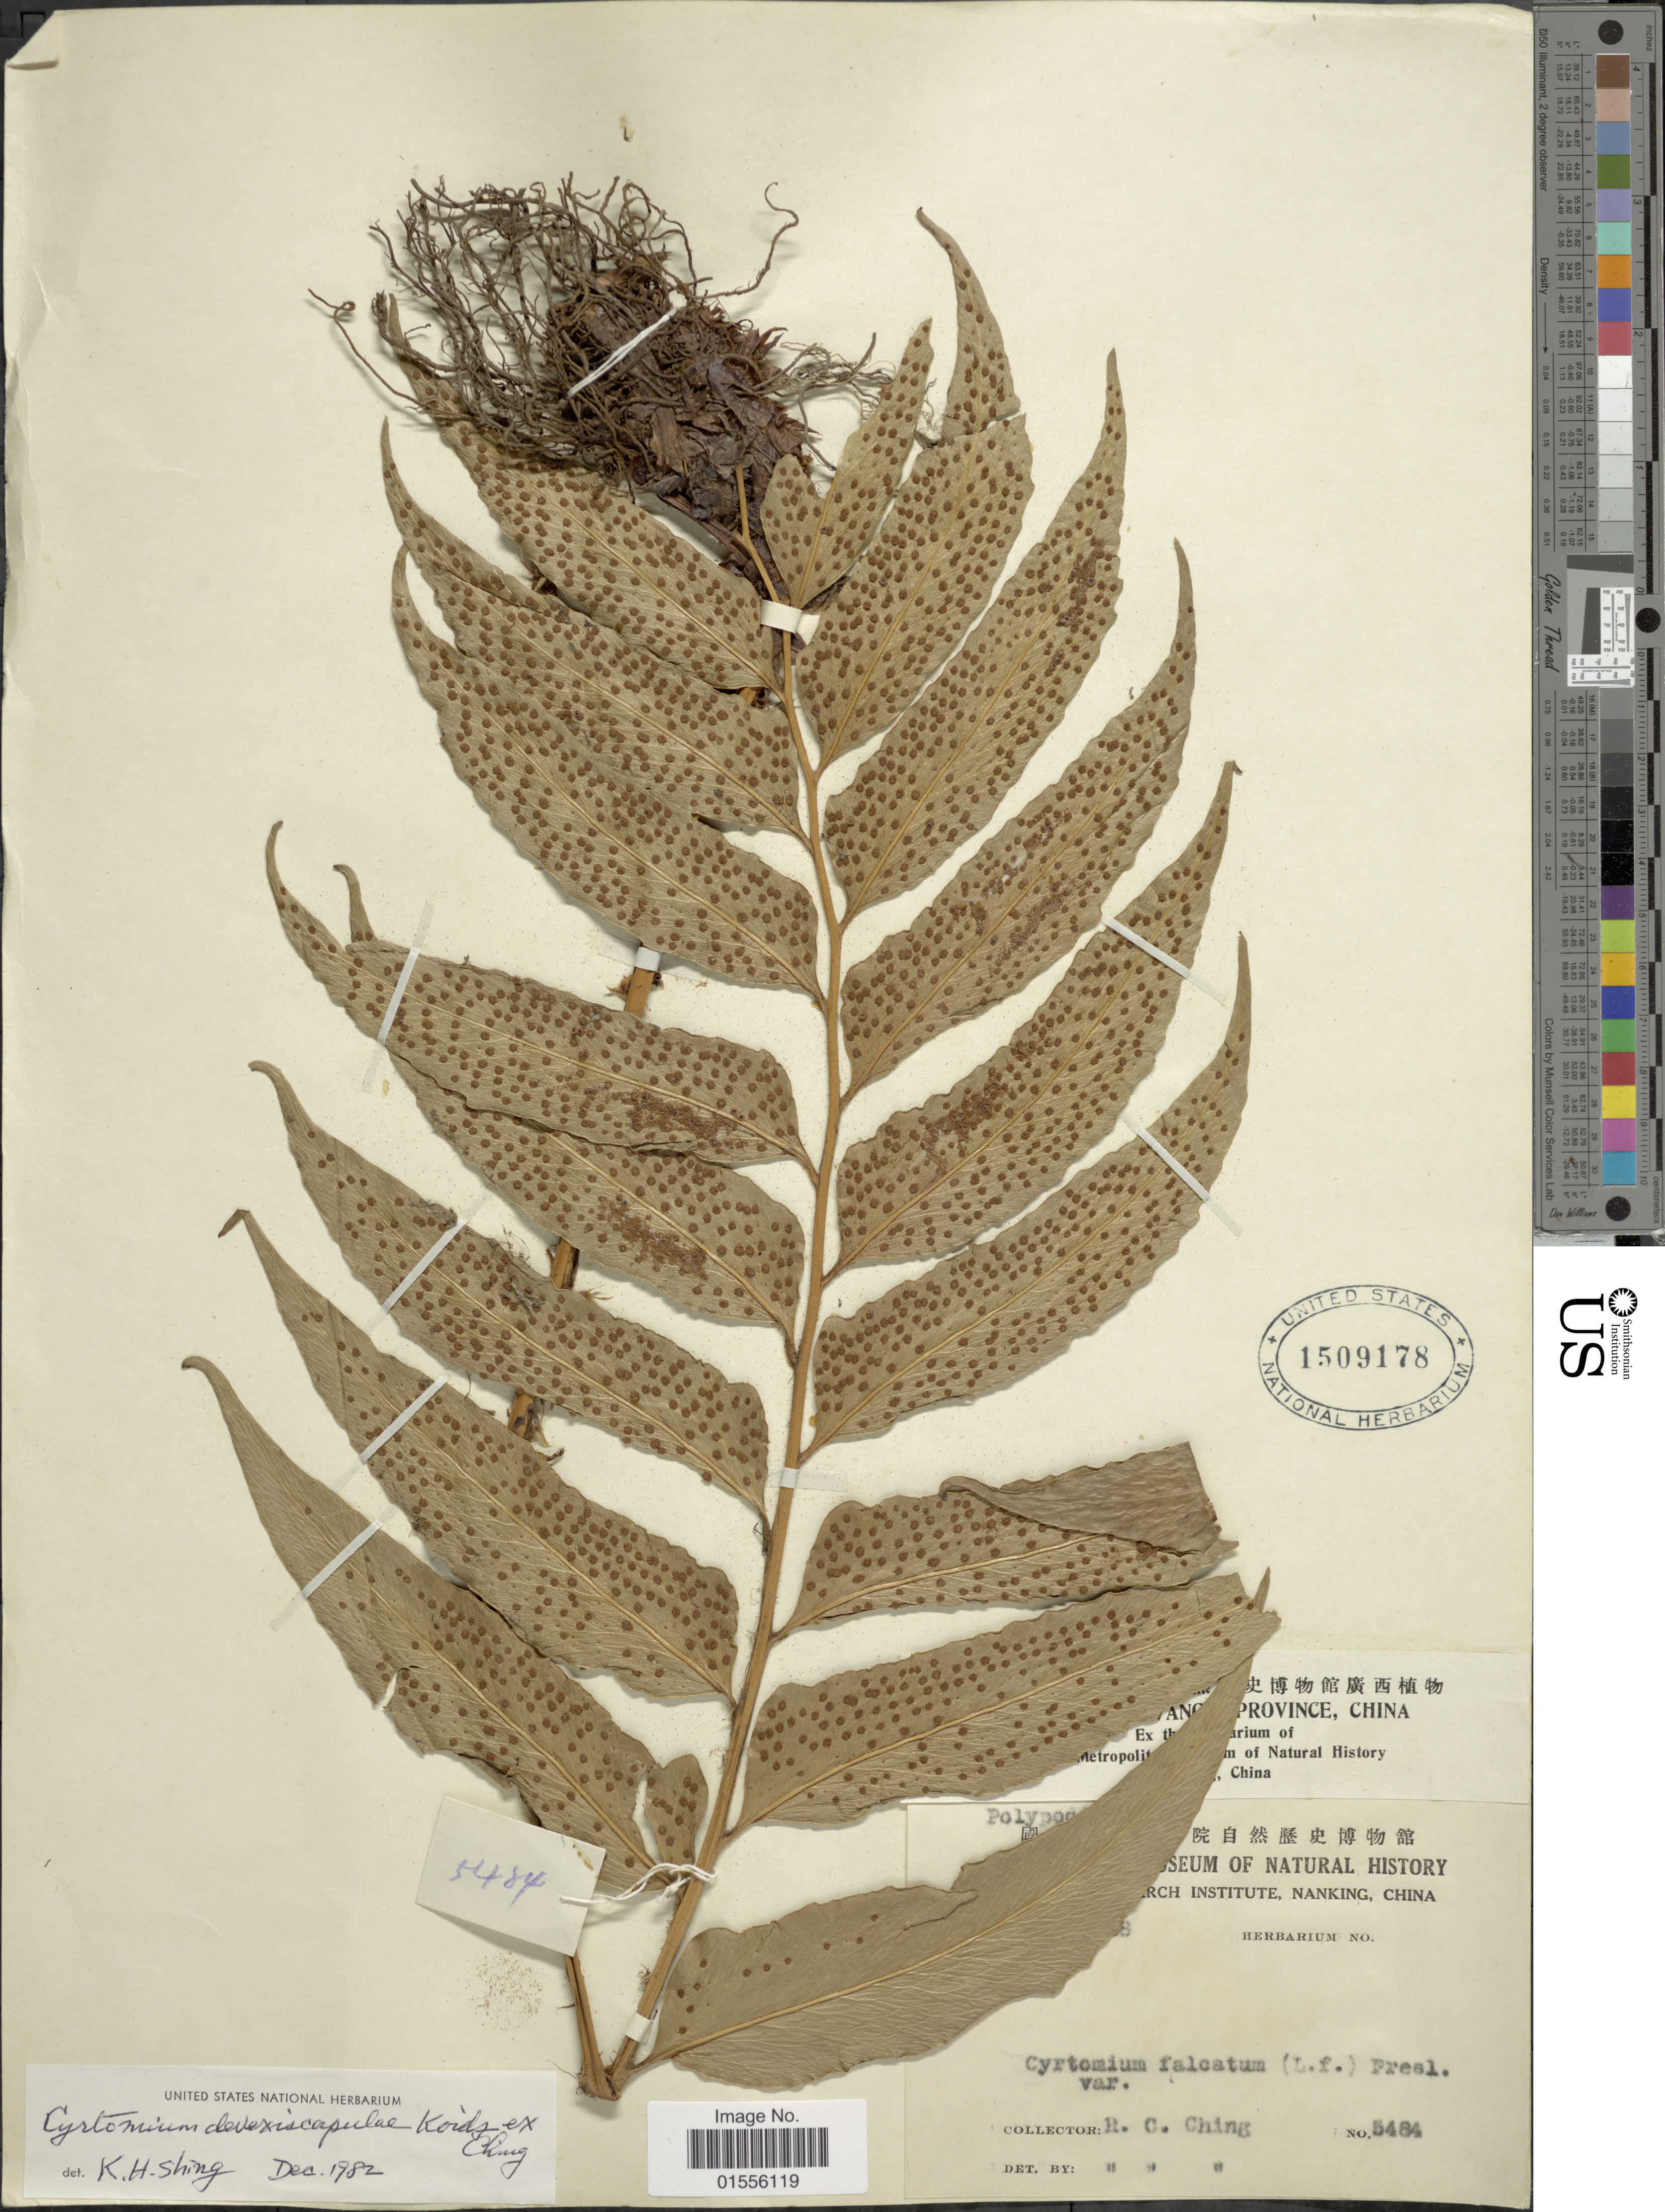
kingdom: Plantae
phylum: Tracheophyta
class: Polypodiopsida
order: Polypodiales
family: Dryopteridaceae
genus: Cyrtomium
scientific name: Cyrtomium devexiscapulae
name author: (Koidz.) Ching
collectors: R. C. Ching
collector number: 5484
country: China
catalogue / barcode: US 1509178